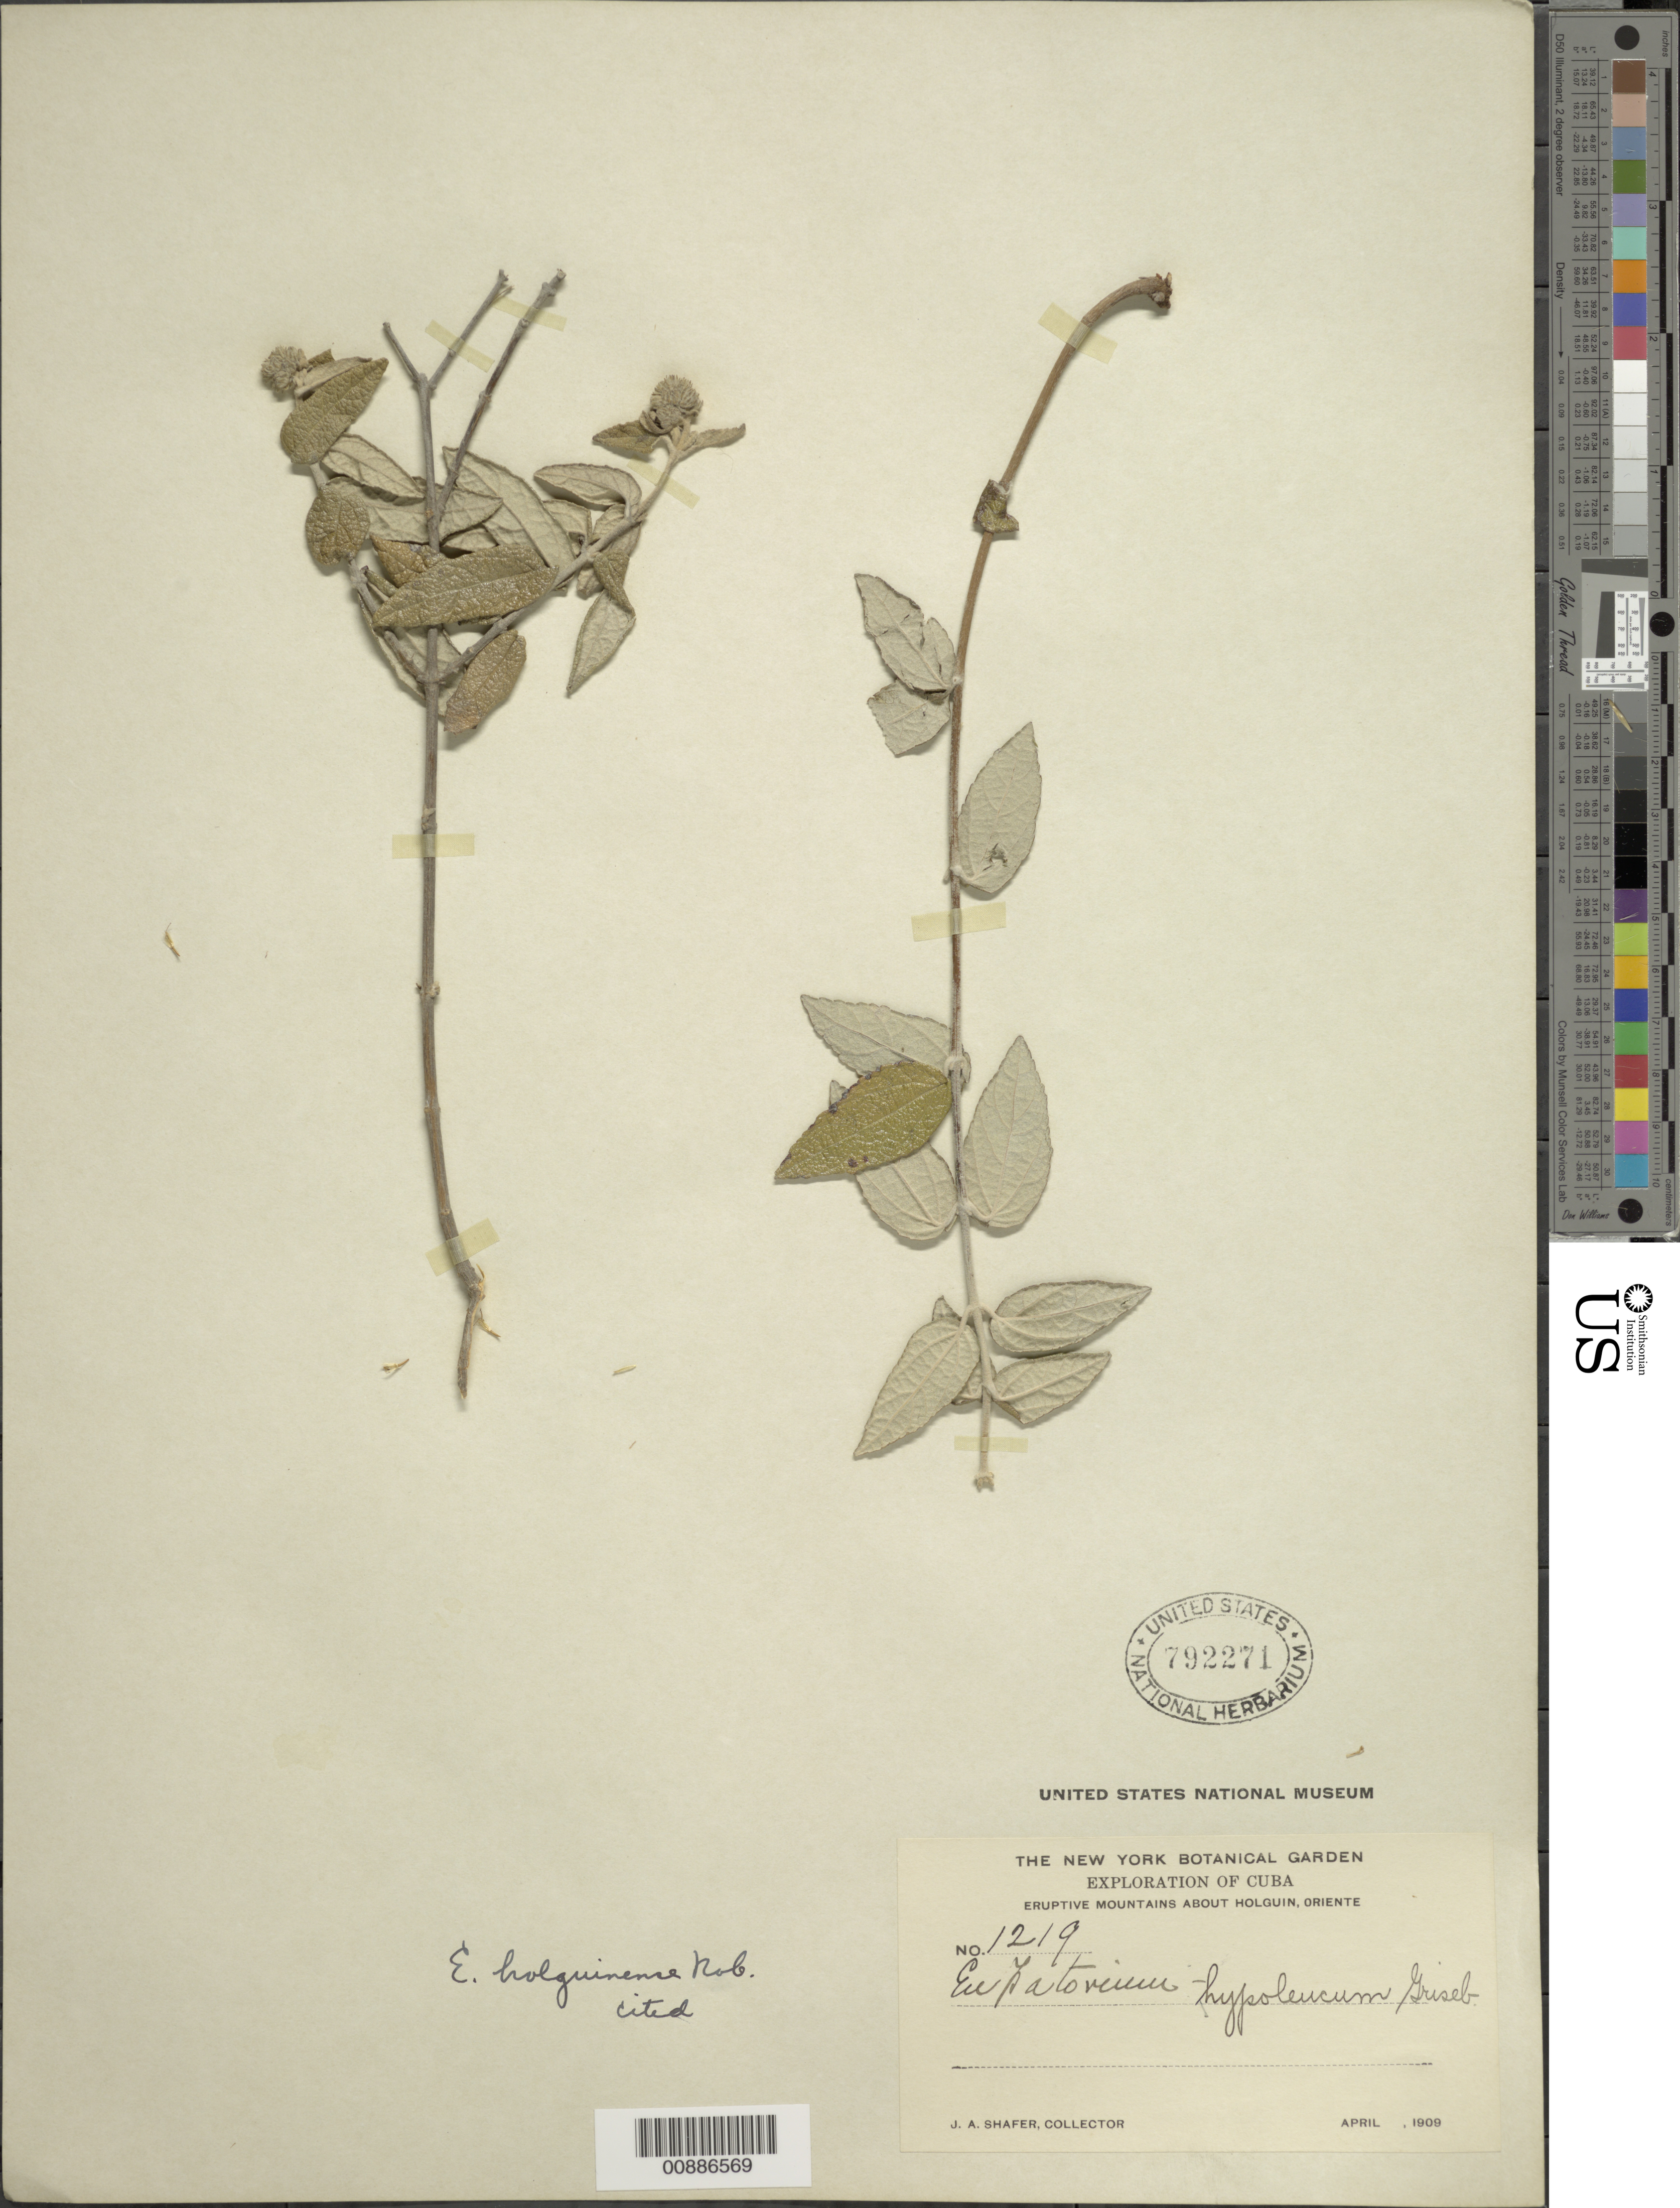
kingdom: Plantae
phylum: Tracheophyta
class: Magnoliopsida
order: Asterales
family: Asteraceae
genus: Grisebachianthus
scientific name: Grisebachianthus holguinensis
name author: (B.L. Rob.) R.M. King & H. Rob.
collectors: J. A. Shafer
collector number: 1219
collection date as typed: Apr 1909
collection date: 1909-04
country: Cuba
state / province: Oriente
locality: Volcanic mountains about Holguin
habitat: On volcano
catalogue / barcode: US 792271